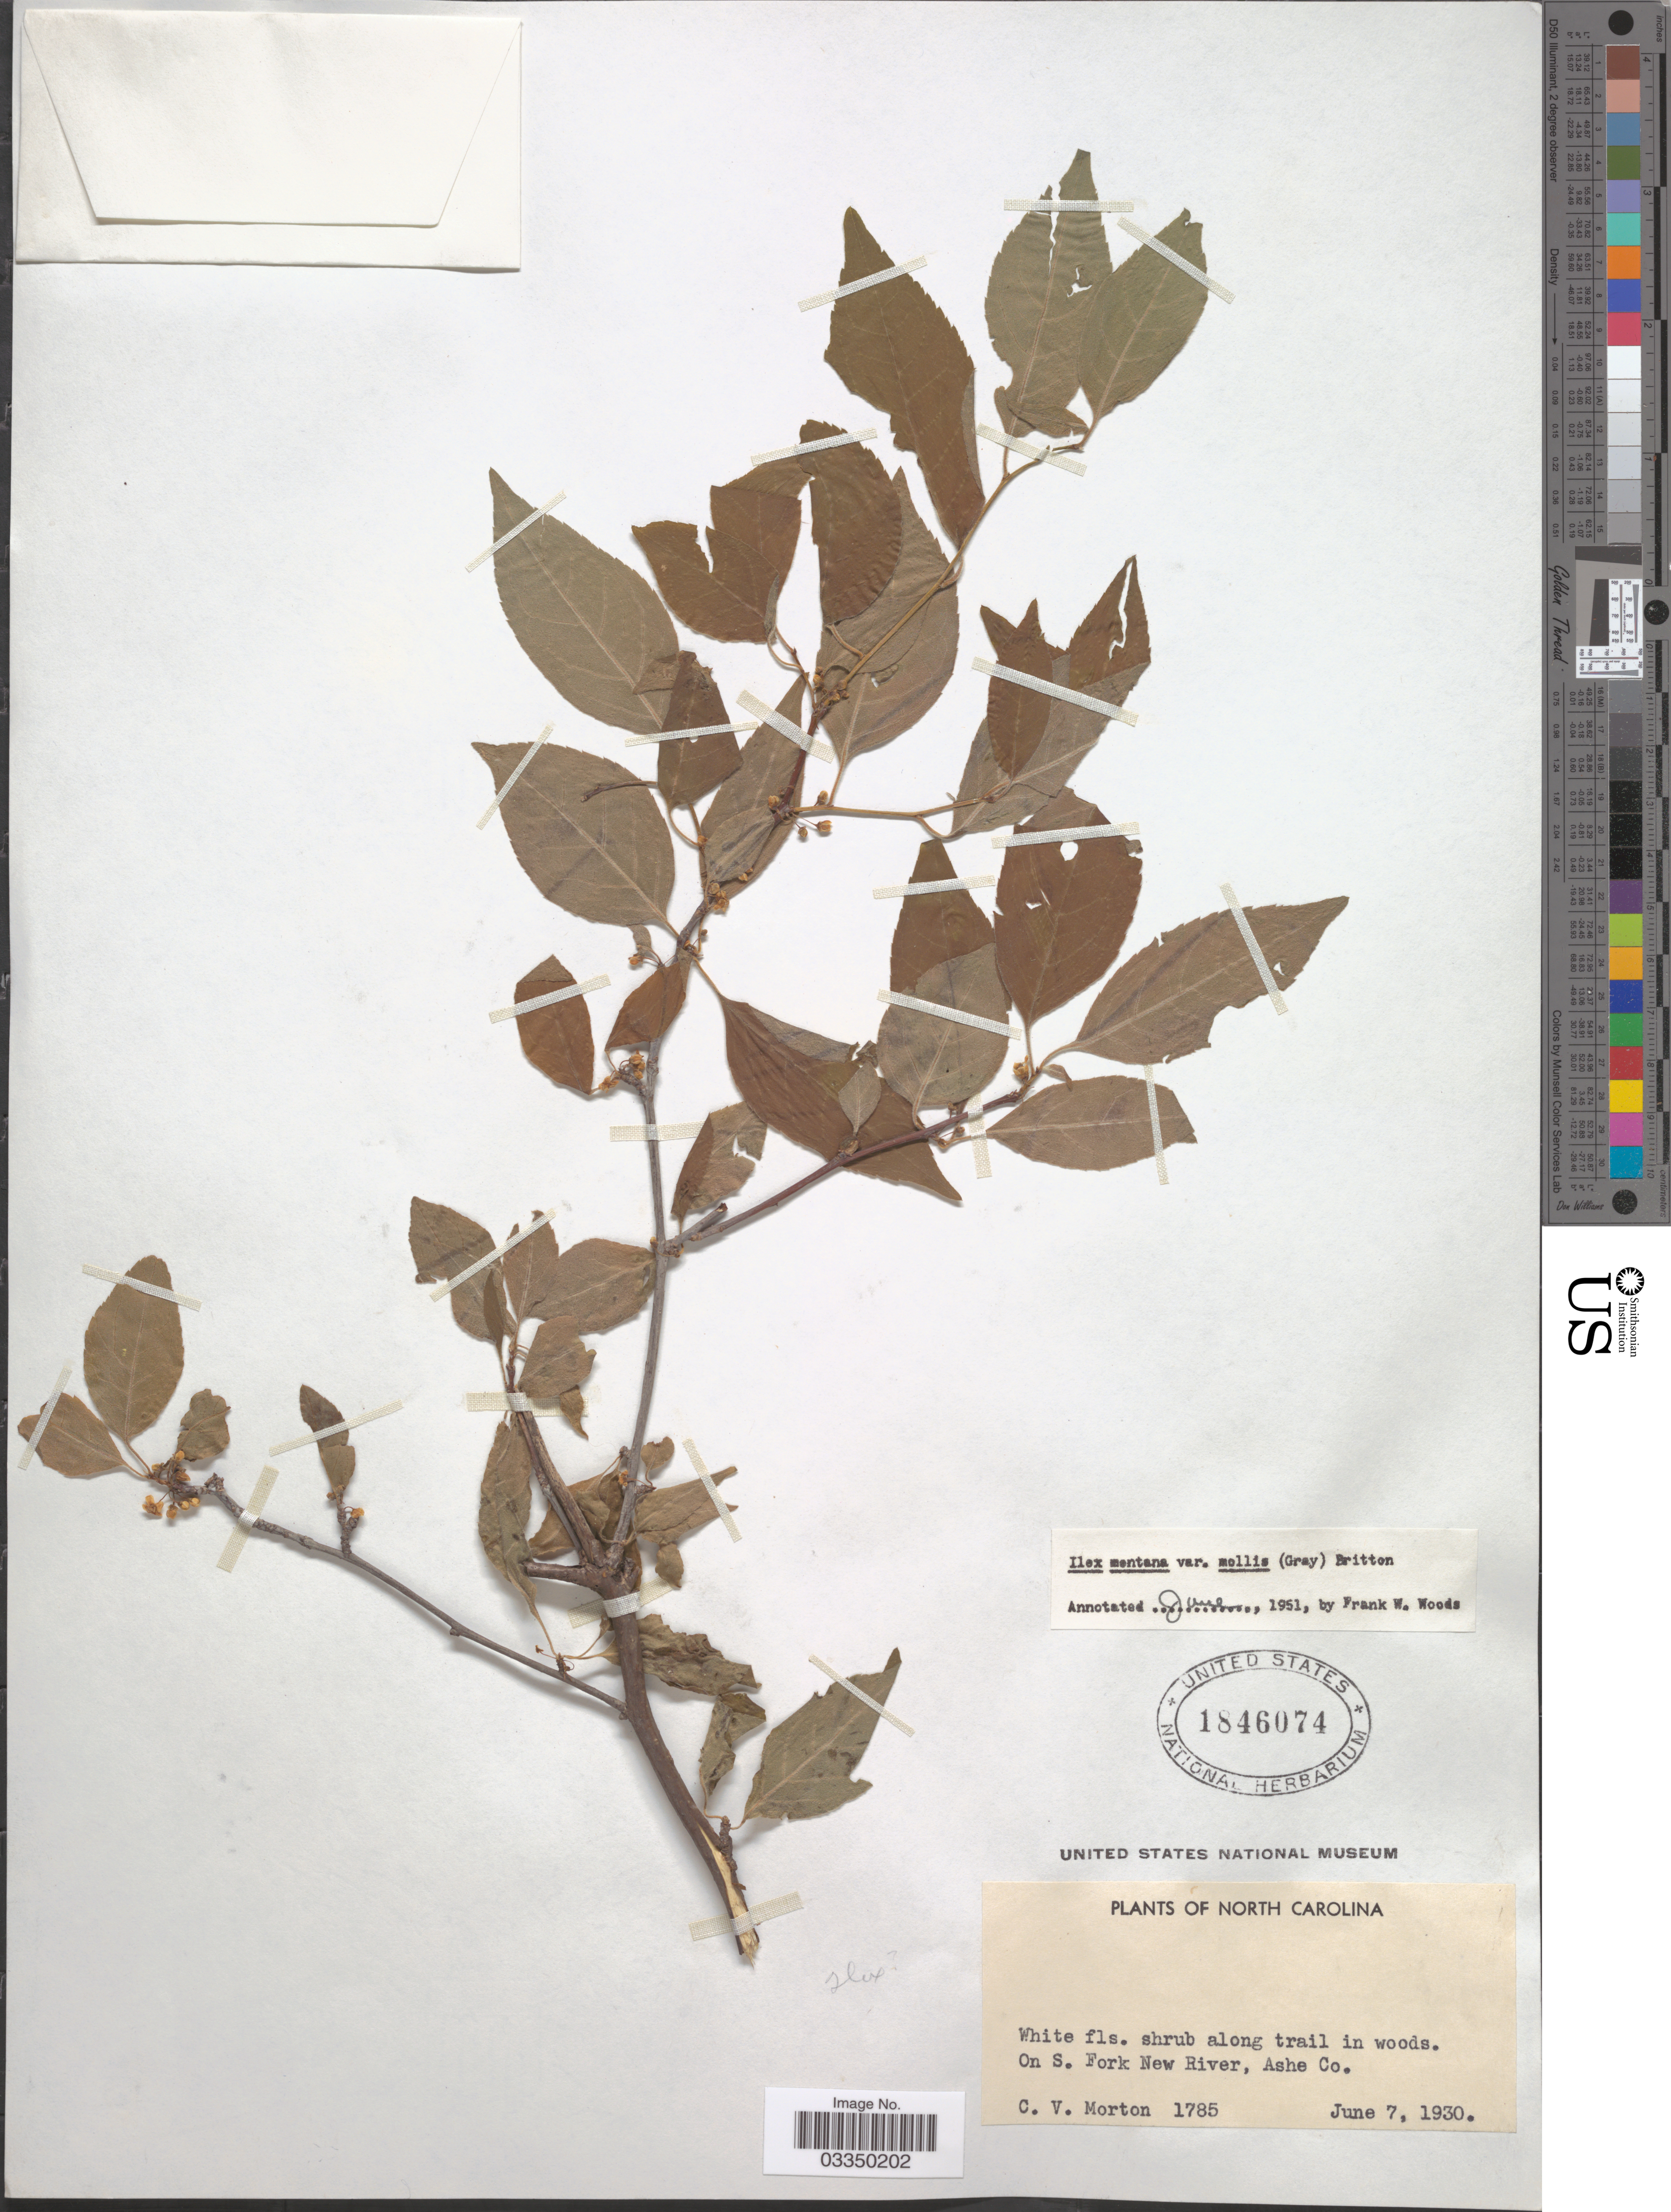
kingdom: Plantae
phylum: Tracheophyta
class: Magnoliopsida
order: Aquifoliales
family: Aquifoliaceae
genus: Ilex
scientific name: Ilex montana var. mollis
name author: (A. Gray) Britton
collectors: C. V. Morton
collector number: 1785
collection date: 1930-06-07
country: United States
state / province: North Carolina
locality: On S. Fork New River, Ashe Co.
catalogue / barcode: US 1846074